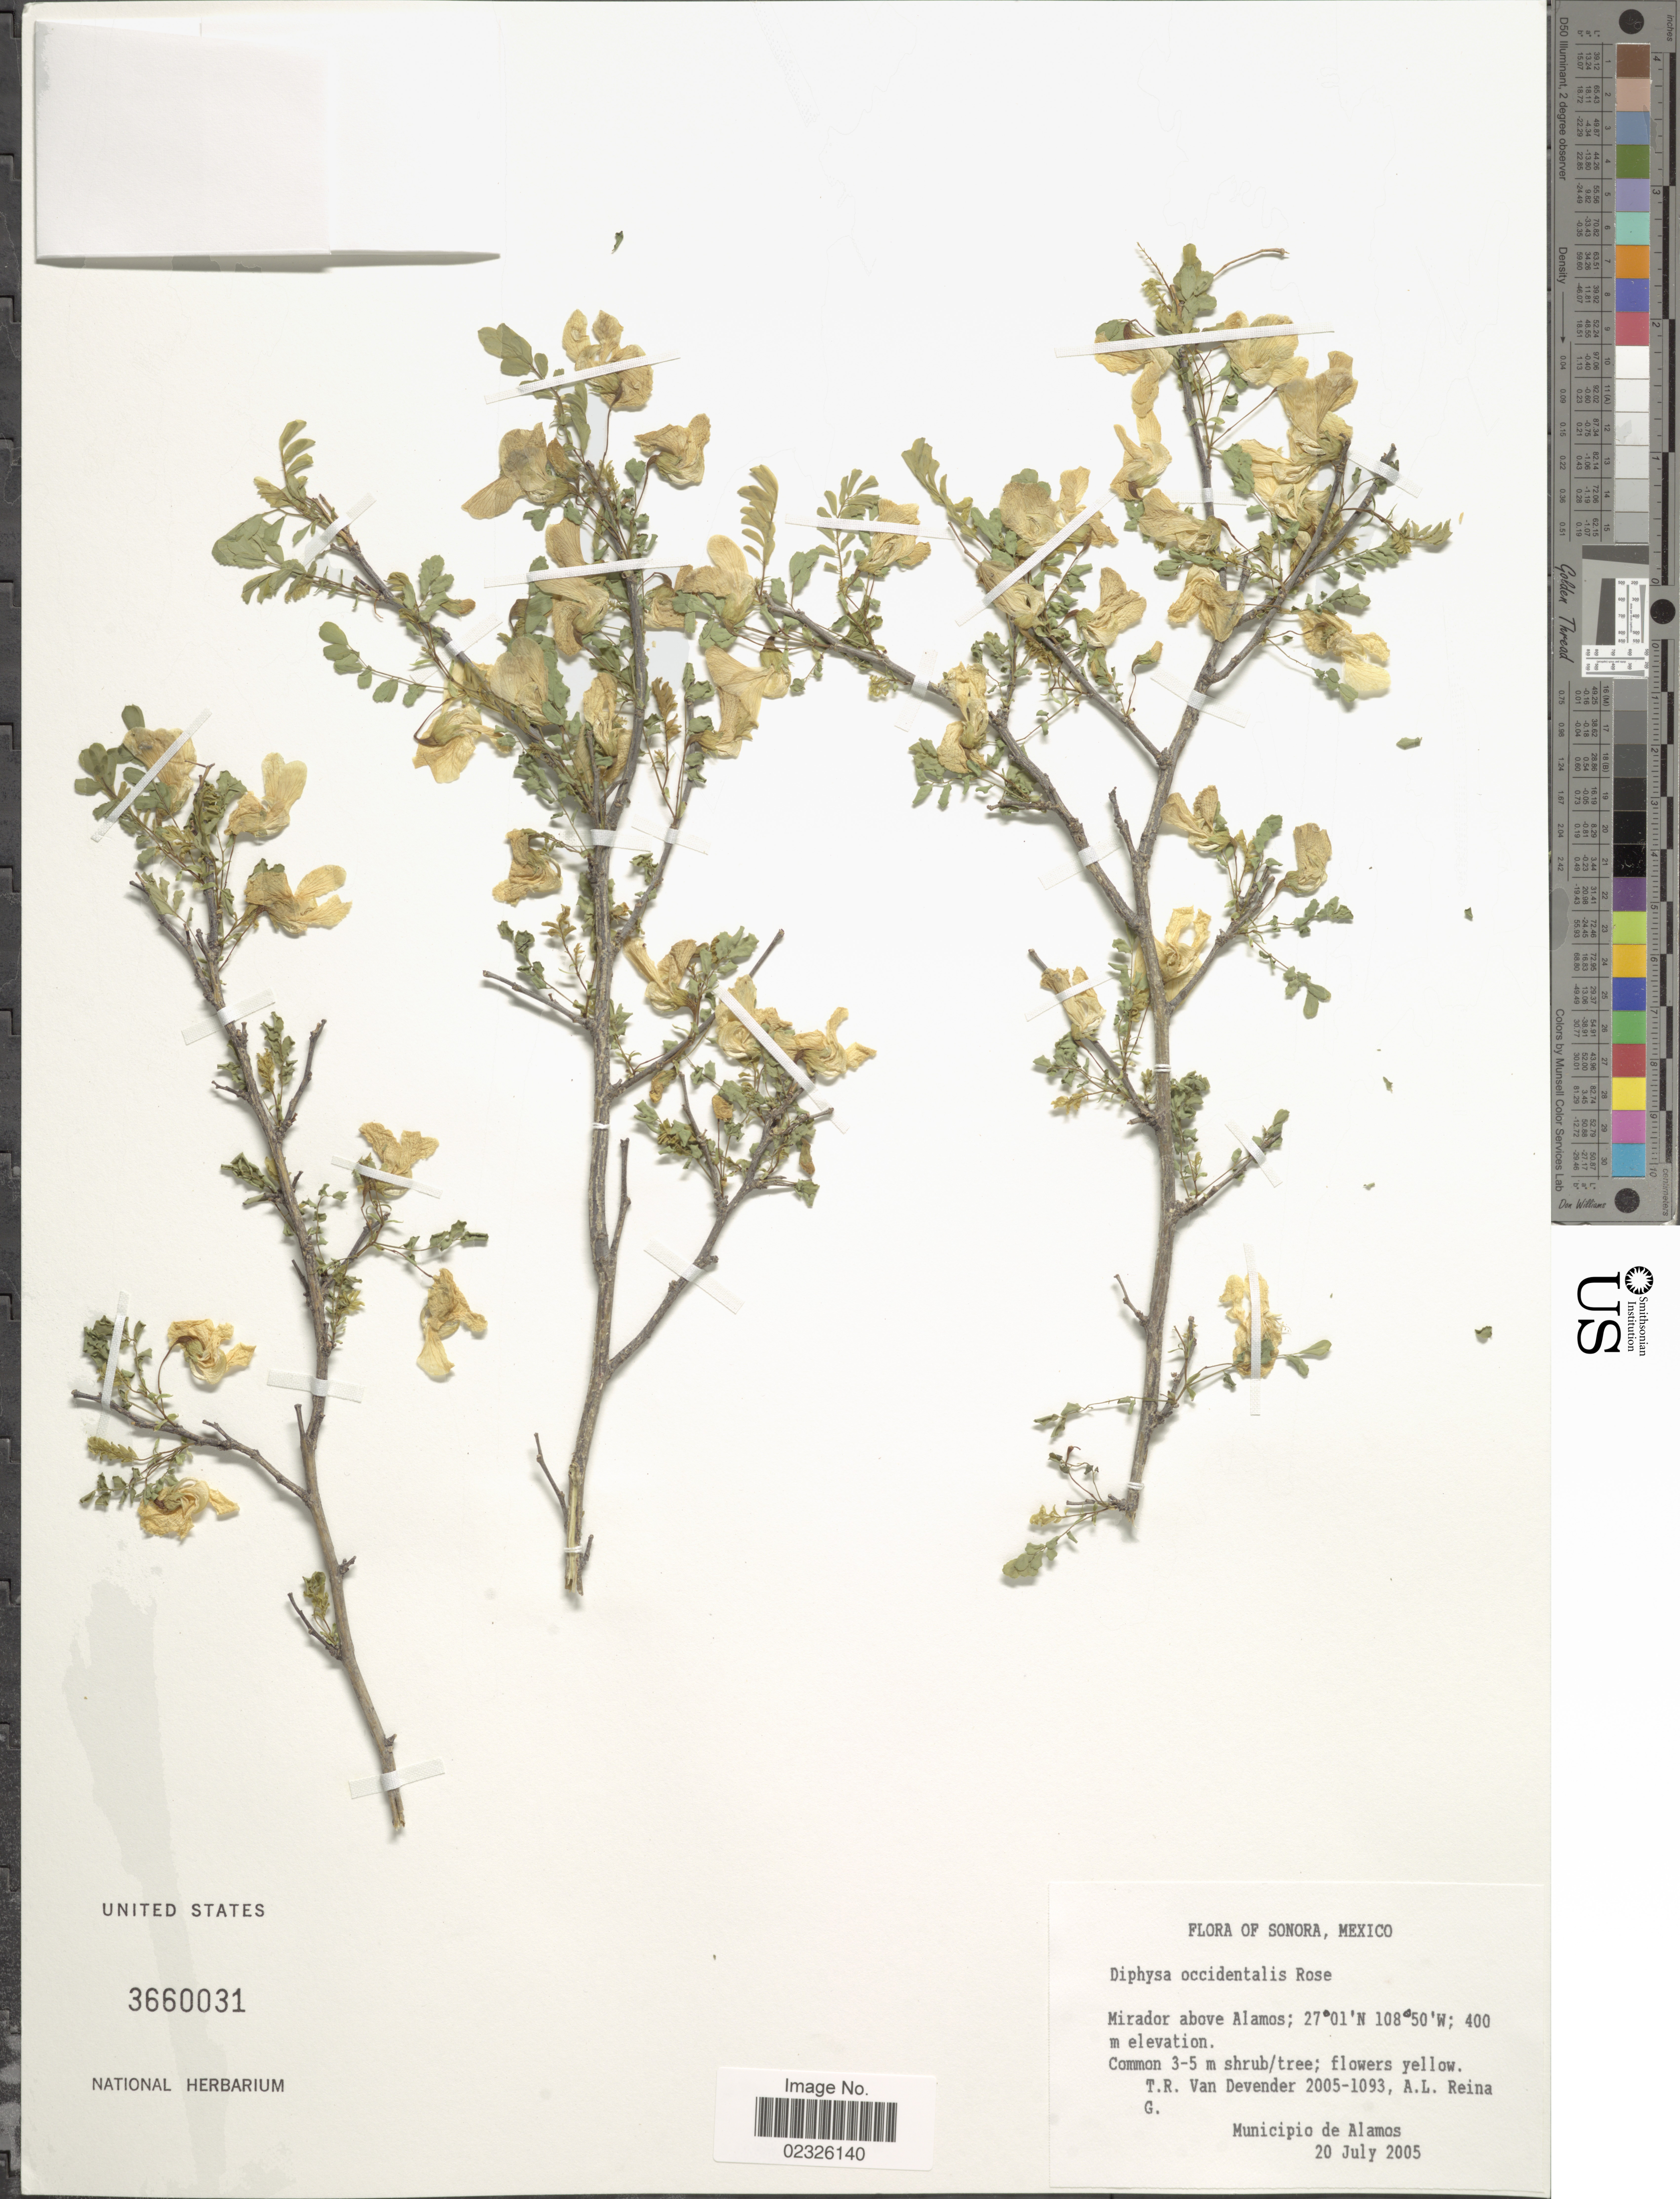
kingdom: Plantae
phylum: Tracheophyta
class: Magnoliopsida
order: Fabales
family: Fabaceae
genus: Diphysa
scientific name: Diphysa occidentalis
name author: Rose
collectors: T. R. Van Devender & A. L. Reina G.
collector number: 2005-1093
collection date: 2005-07-20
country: Mexico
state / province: Sonora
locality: Mirador above Alamos, Municipio de Alamos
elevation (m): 400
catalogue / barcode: US 3660031